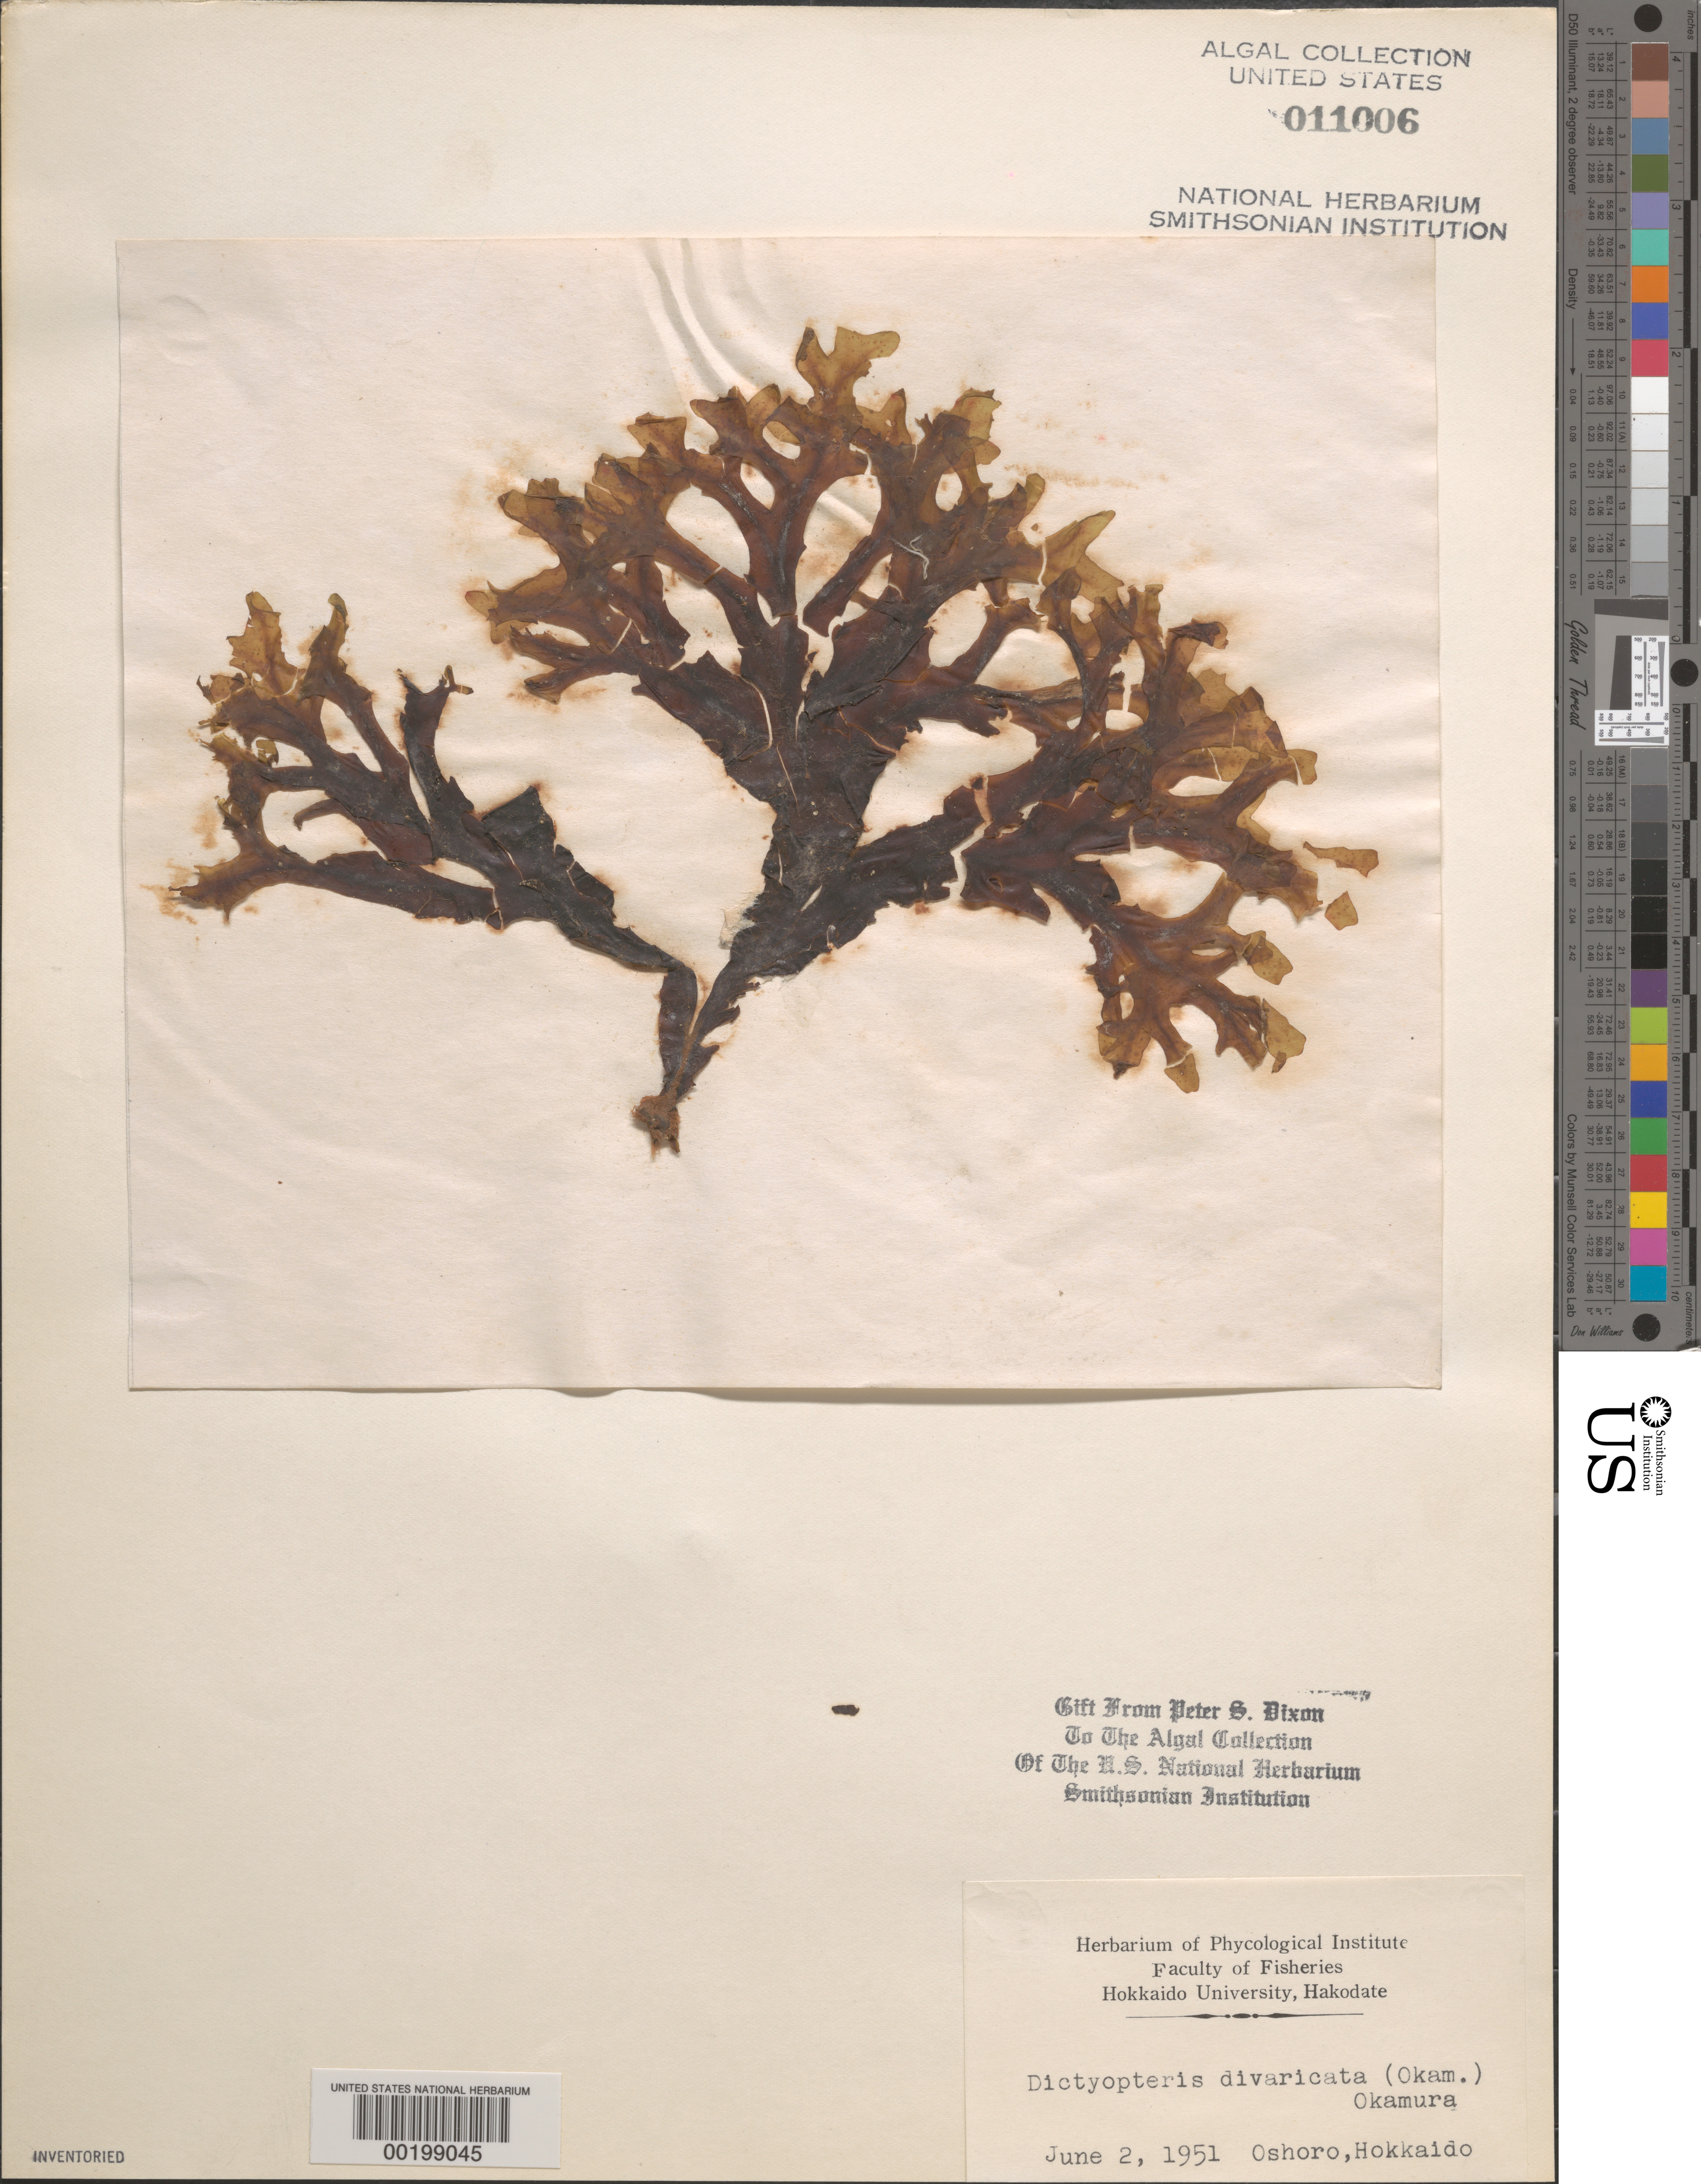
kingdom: Chromista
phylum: Ochrophyta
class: Phaeophyceae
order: Dictyotales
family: Dictyotaceae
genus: Dictyopteris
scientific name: Dictyopteris divaricata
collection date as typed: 02 Jun 1951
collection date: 1951-06-02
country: Japan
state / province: Hokkaido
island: Hokkaido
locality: Oshoro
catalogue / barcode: US 11006